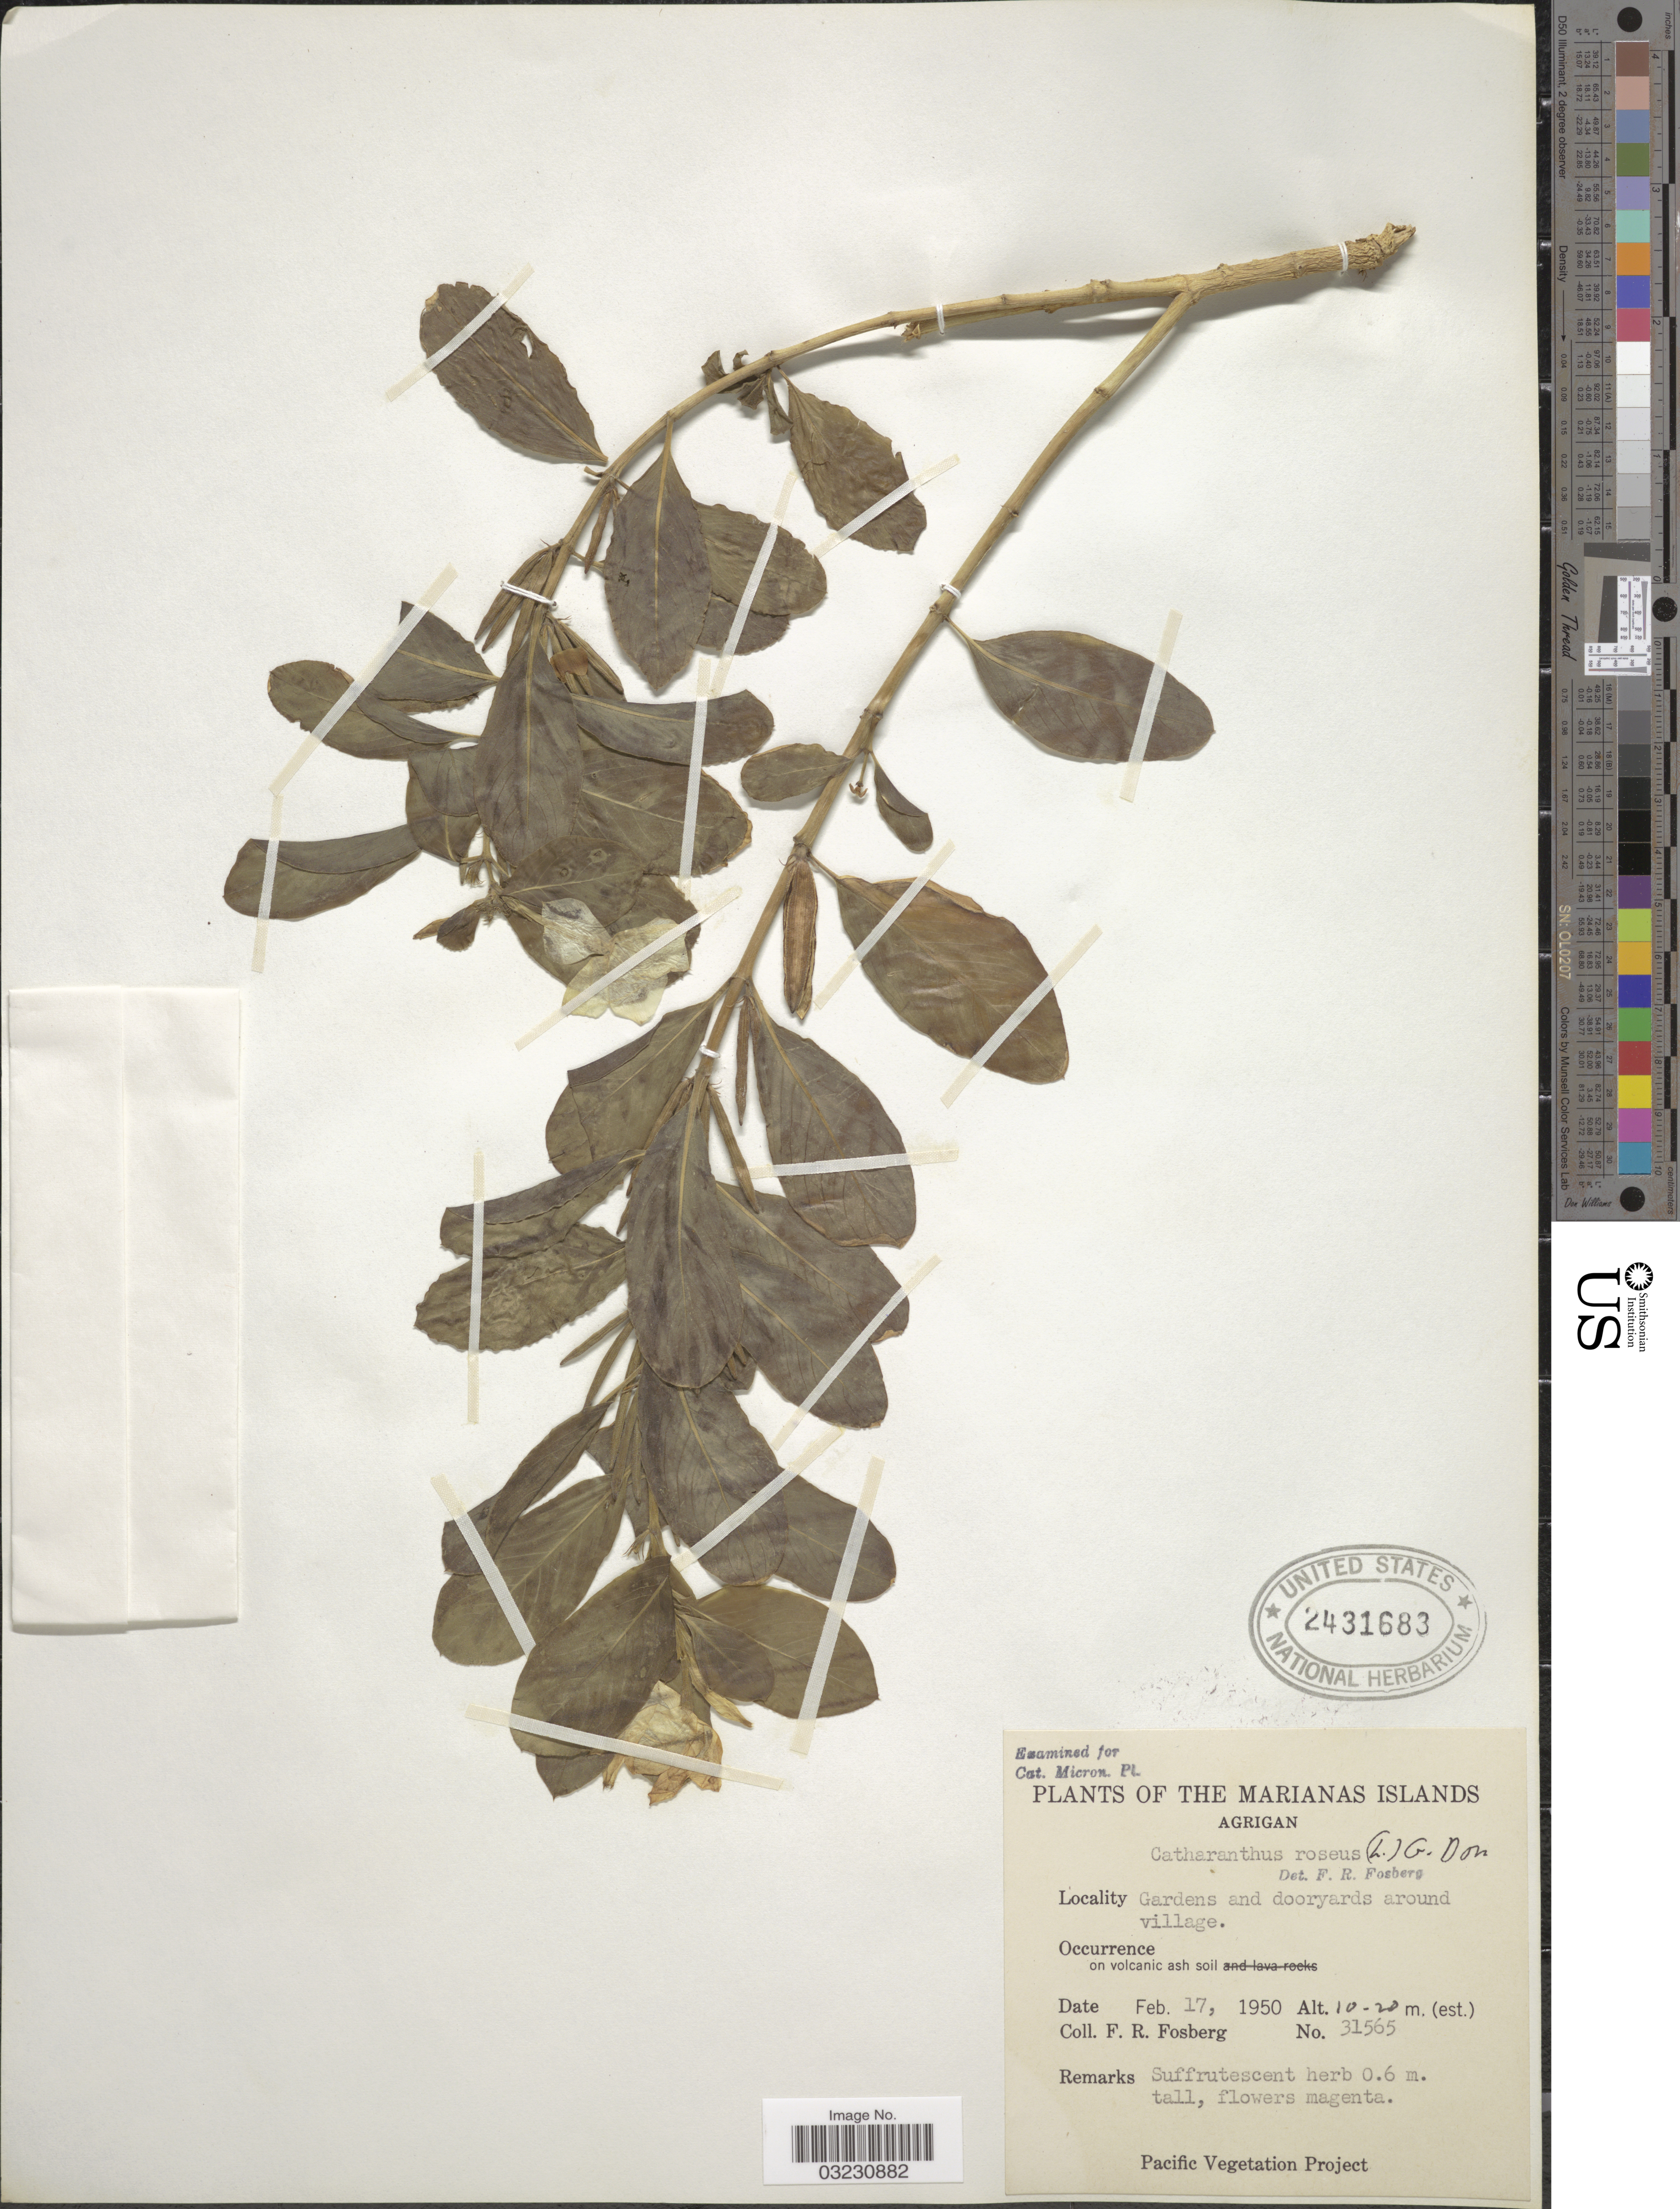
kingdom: Plantae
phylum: Tracheophyta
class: Magnoliopsida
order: Gentianales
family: Apocynaceae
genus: Catharanthus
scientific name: Catharanthus roseus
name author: (L.) G. Don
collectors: F. R. Fosberg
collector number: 31565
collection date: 1950-02-17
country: Northern Mariana Islands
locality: Marianas Islands. Agrigan. Gardens and dooryards around village.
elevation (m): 10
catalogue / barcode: US 2431683